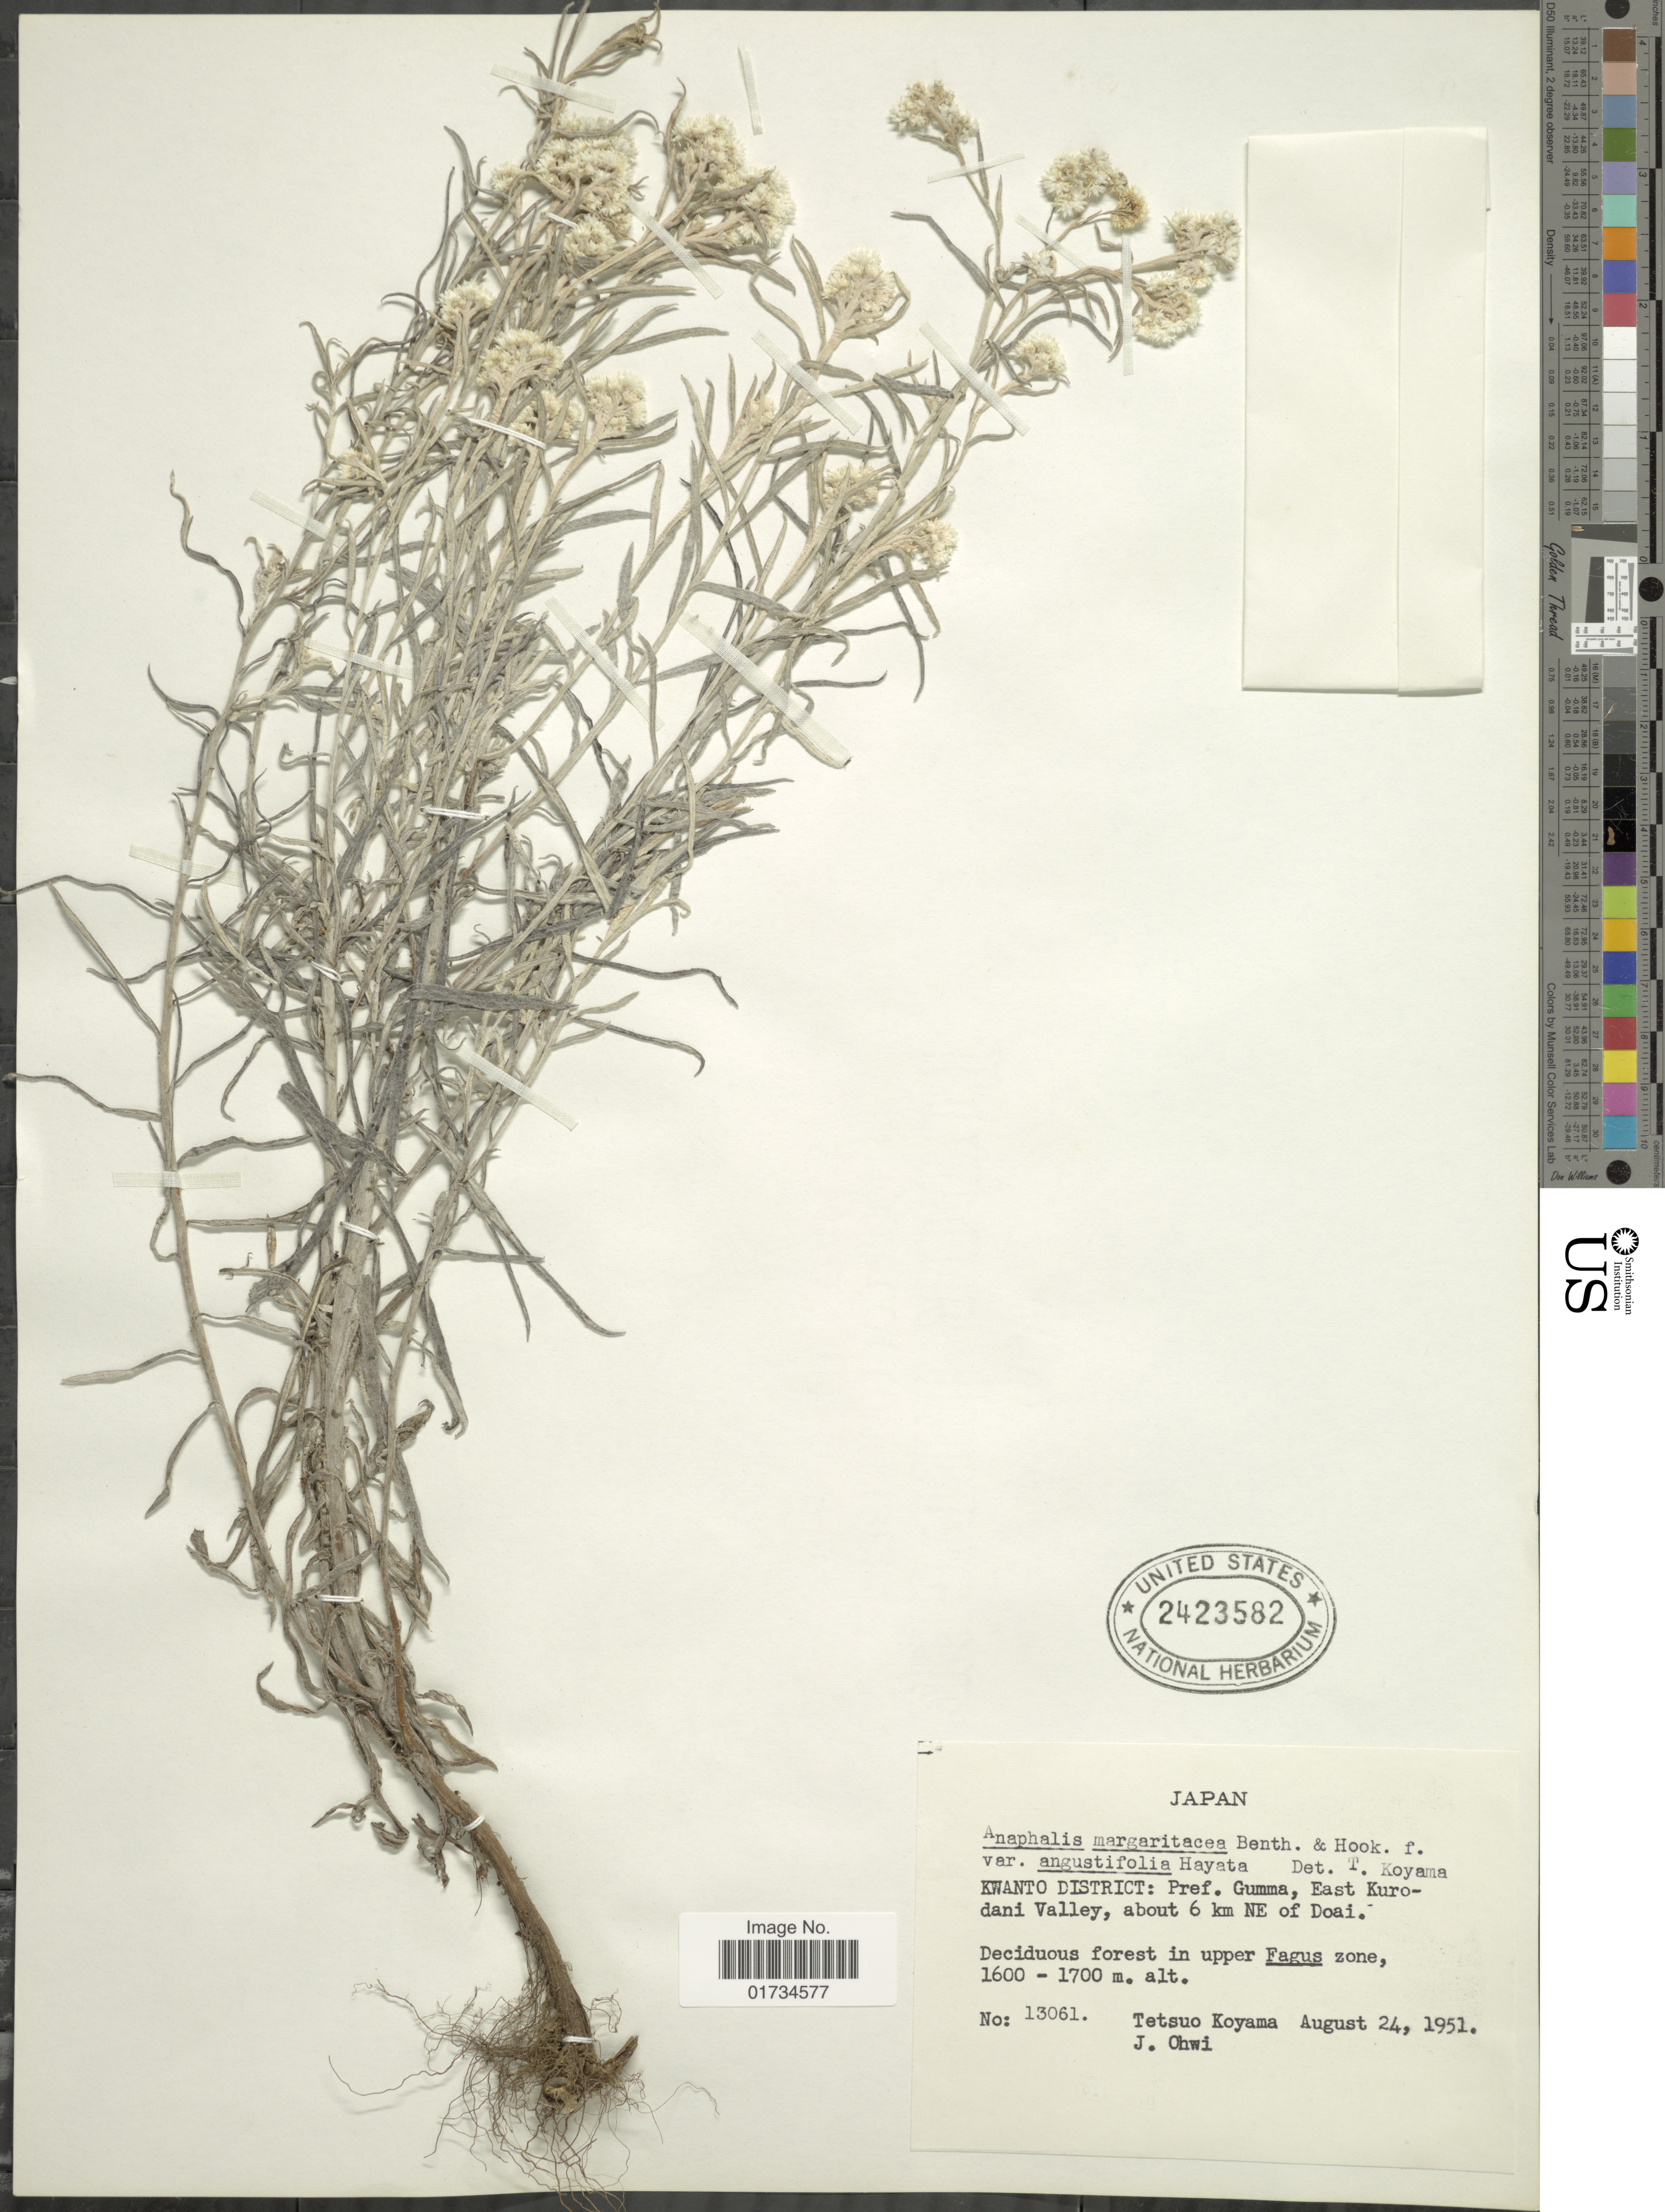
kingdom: Plantae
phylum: Tracheophyta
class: Magnoliopsida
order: Asterales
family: Asteraceae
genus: Anaphalis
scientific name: Anaphalis margaritacea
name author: (L.) Benth. & Hook. f.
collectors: T. Koyama & J. Ohwi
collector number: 13061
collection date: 1951-08-24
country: Japan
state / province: Gunma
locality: Japan. Kwanto District: Pref. Gumma, East Kurodani Valley, about 6 k NE of Doai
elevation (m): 1600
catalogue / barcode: US 2423582